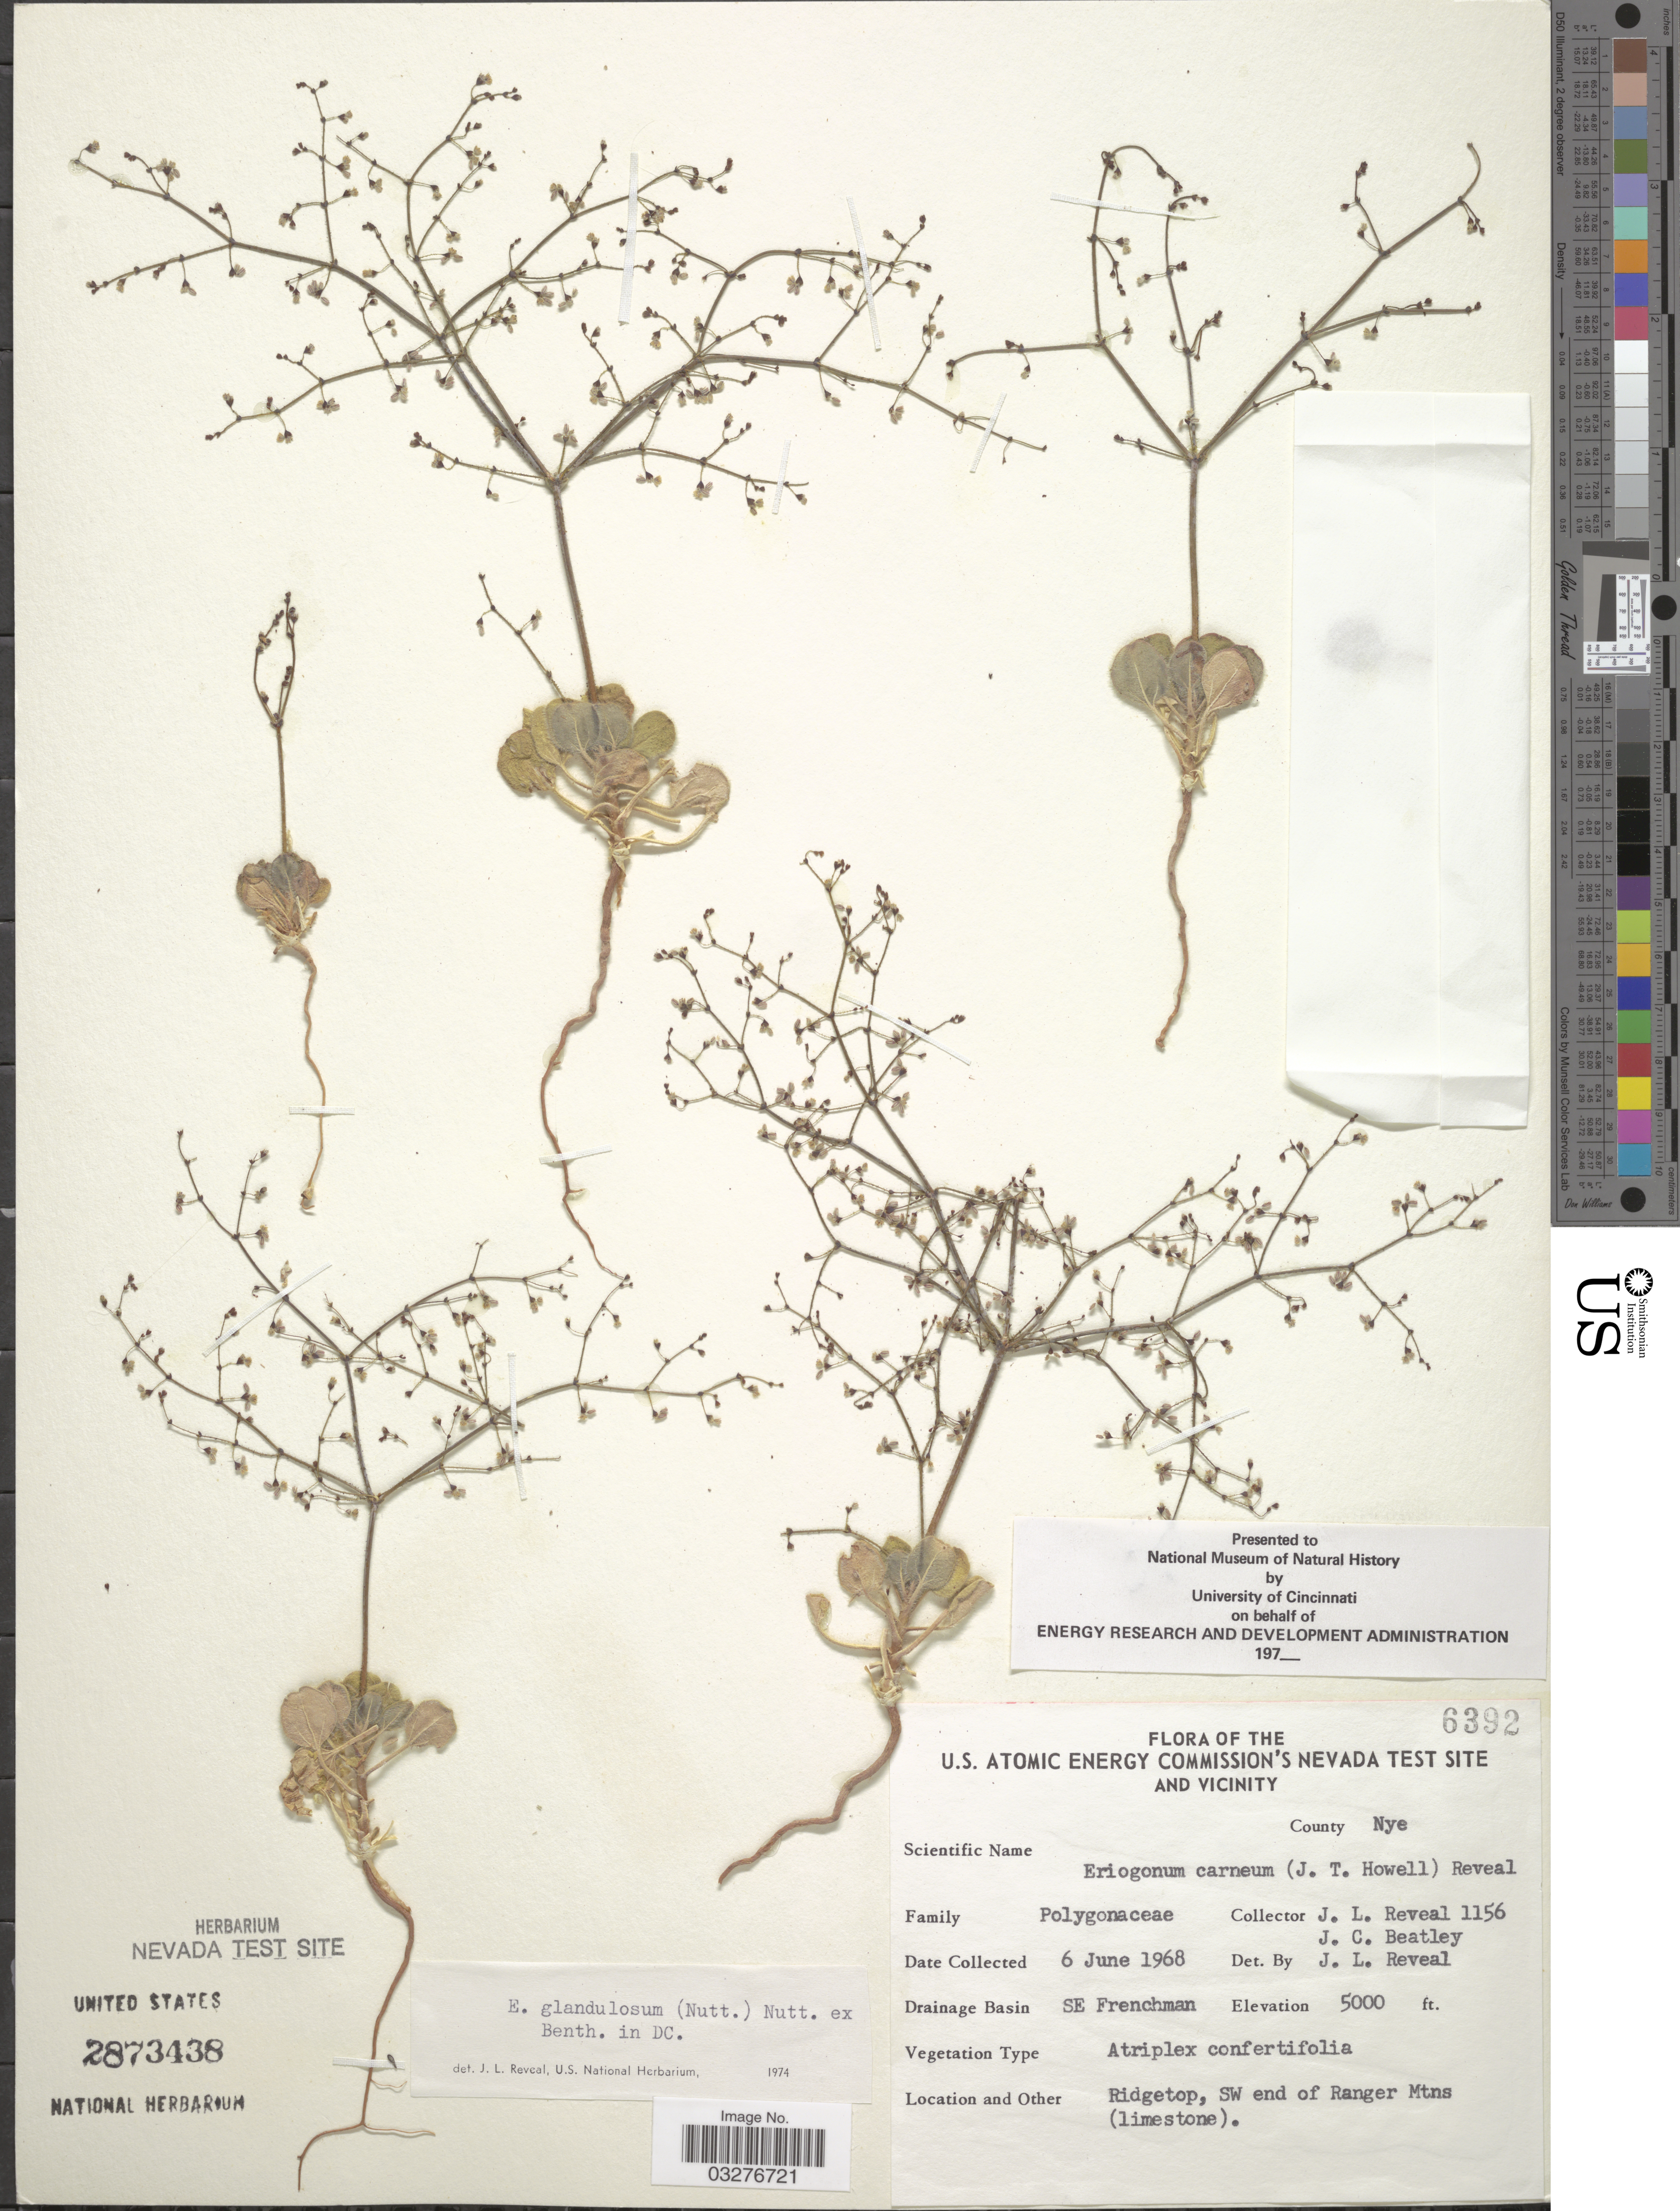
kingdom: Plantae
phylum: Tracheophyta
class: Magnoliopsida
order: Caryophyllales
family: Polygonaceae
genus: Eriogonum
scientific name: Eriogonum glandulosum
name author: (Nutt.) Nutt. ex Benth.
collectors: J. L. Reveal & J. C. Beatley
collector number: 1156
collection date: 1968-06-06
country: United States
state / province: Nevada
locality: U. S. Atomic Energy Commission's Nevada Test Site and Vicinity. County Nye. Drainage Basin SE Frenchman. Ridgetop, SW end of Ranger Mtns (limestone).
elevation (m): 1524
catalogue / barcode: US 2873438